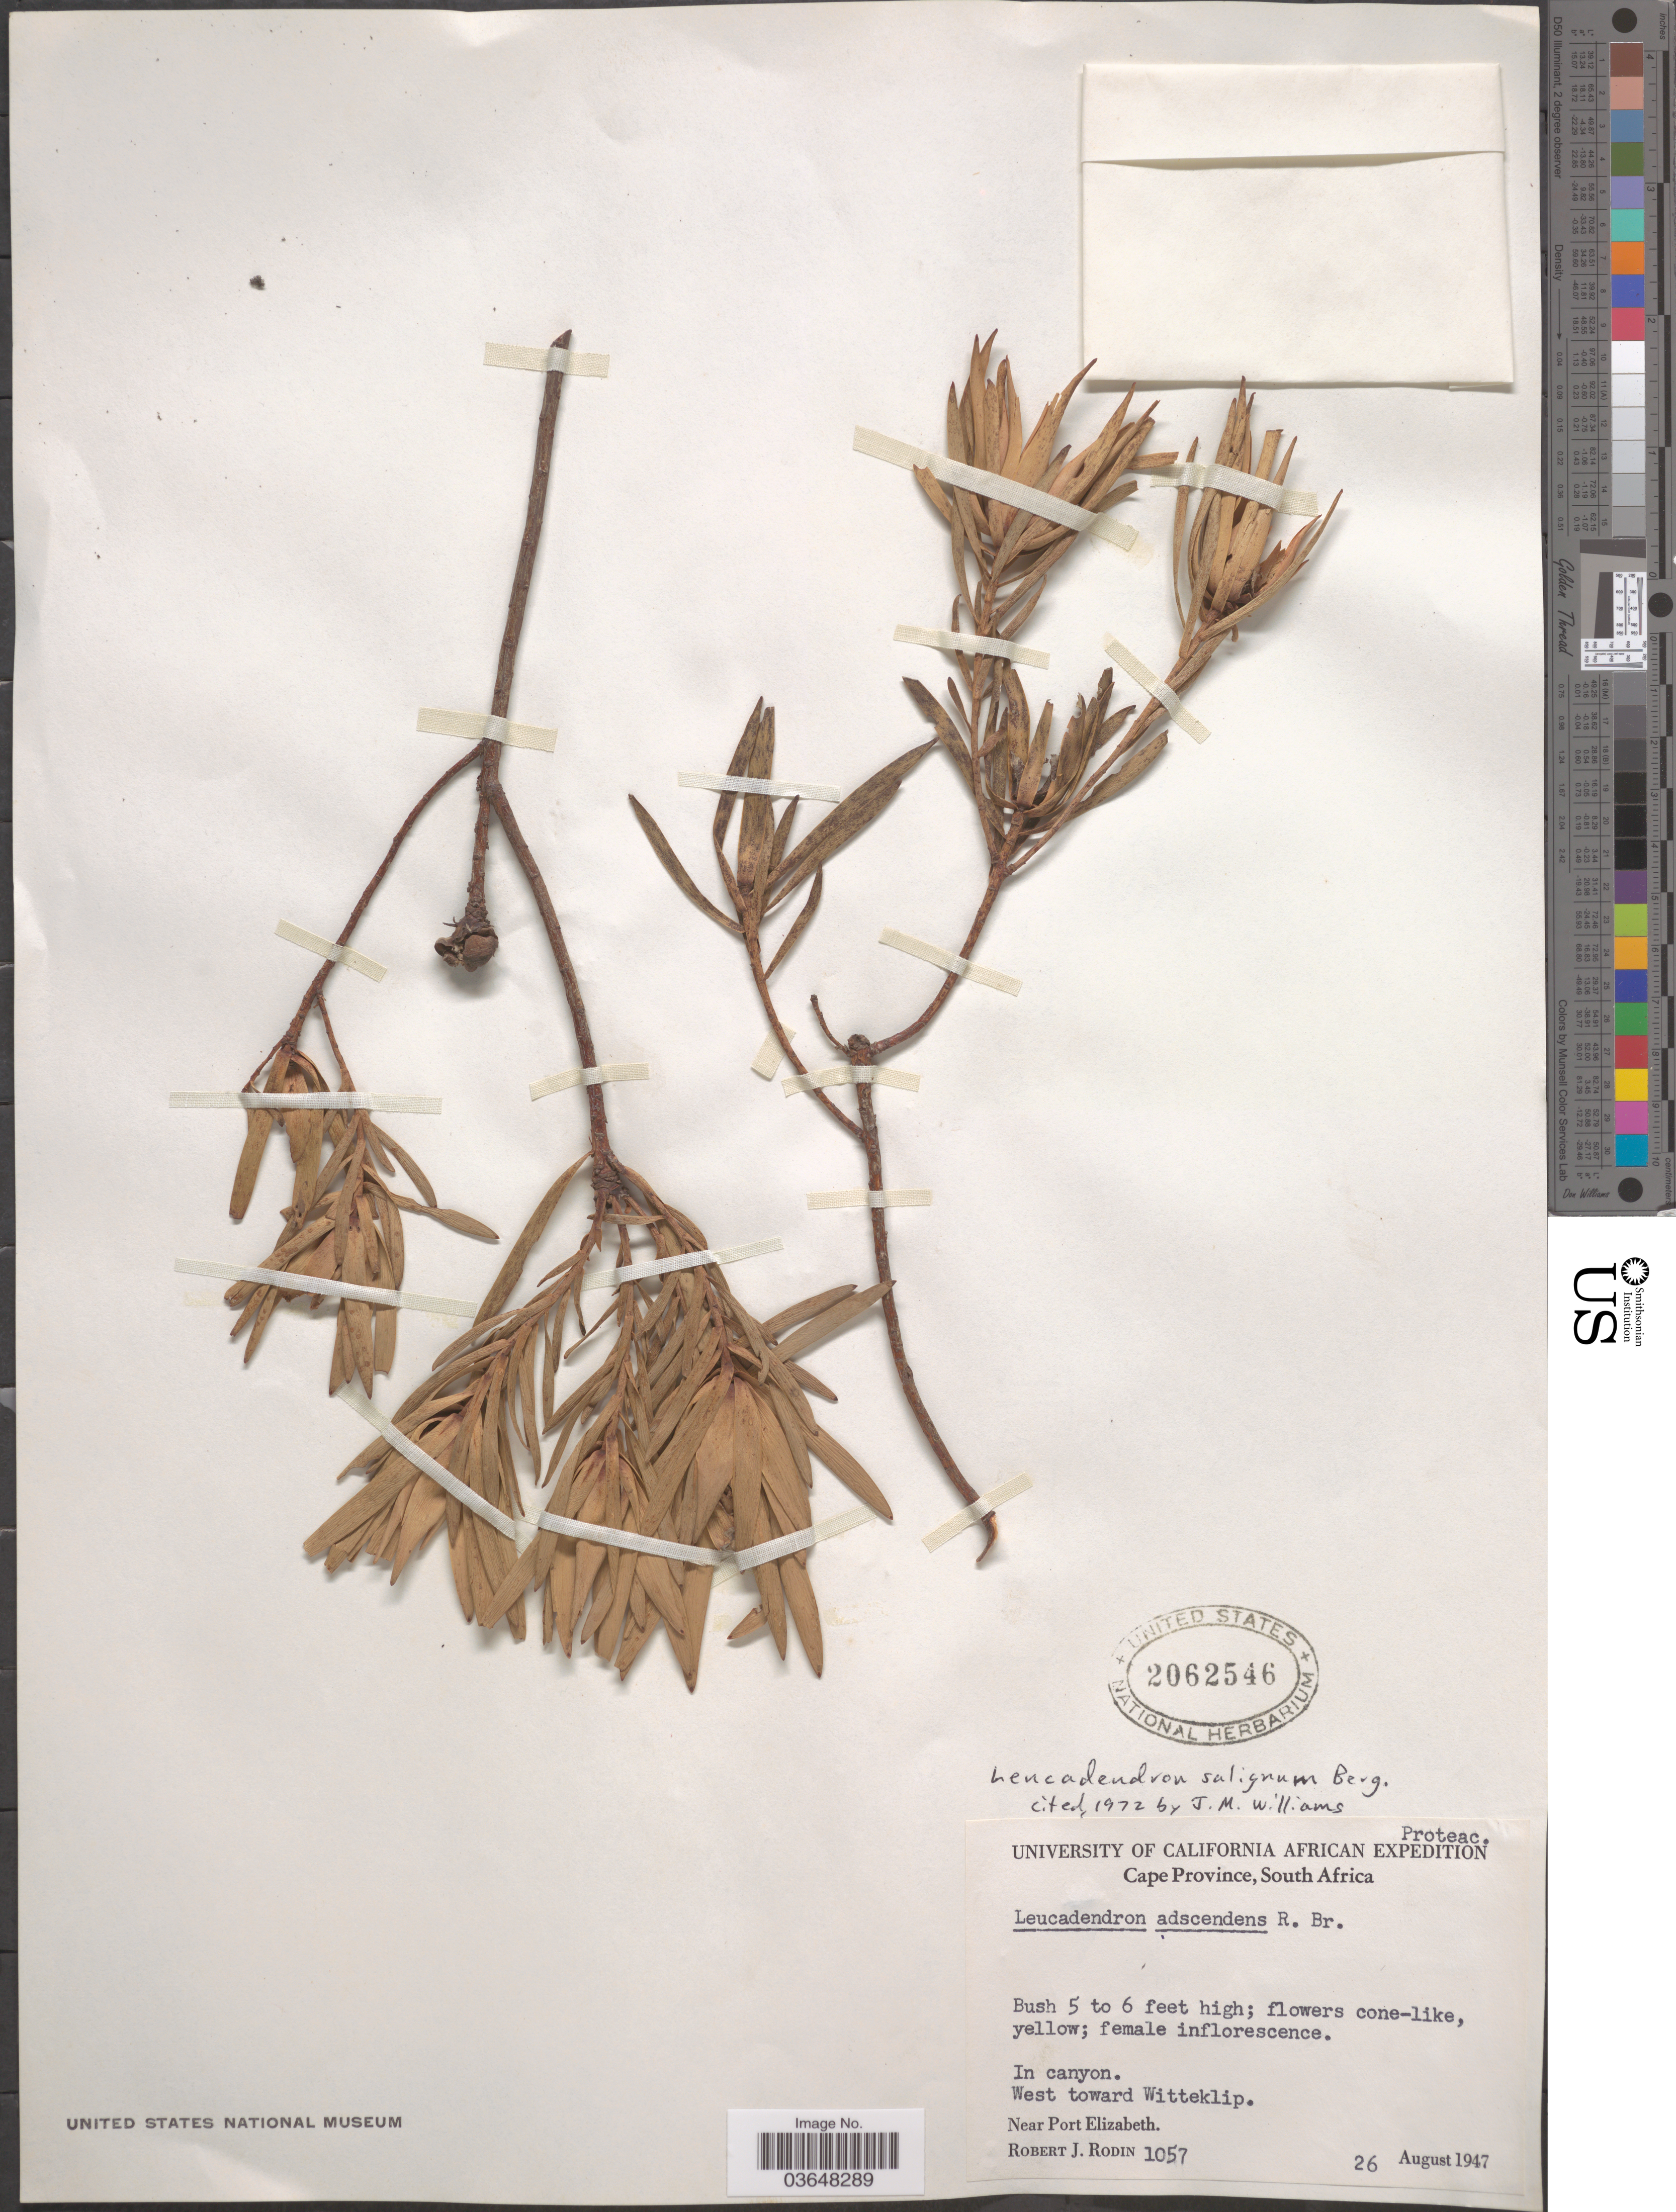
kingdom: Plantae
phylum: Tracheophyta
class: Magnoliopsida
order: Proteales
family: Proteaceae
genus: Leucadendron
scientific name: Leucadendron salignum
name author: P.J. Bergius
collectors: R. J. Rodin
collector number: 1057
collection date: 1947-08-26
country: South Africa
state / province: Eastern Cape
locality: In canyon. West toward Witteklip. Near Port Elizabeth.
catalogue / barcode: US 2062546